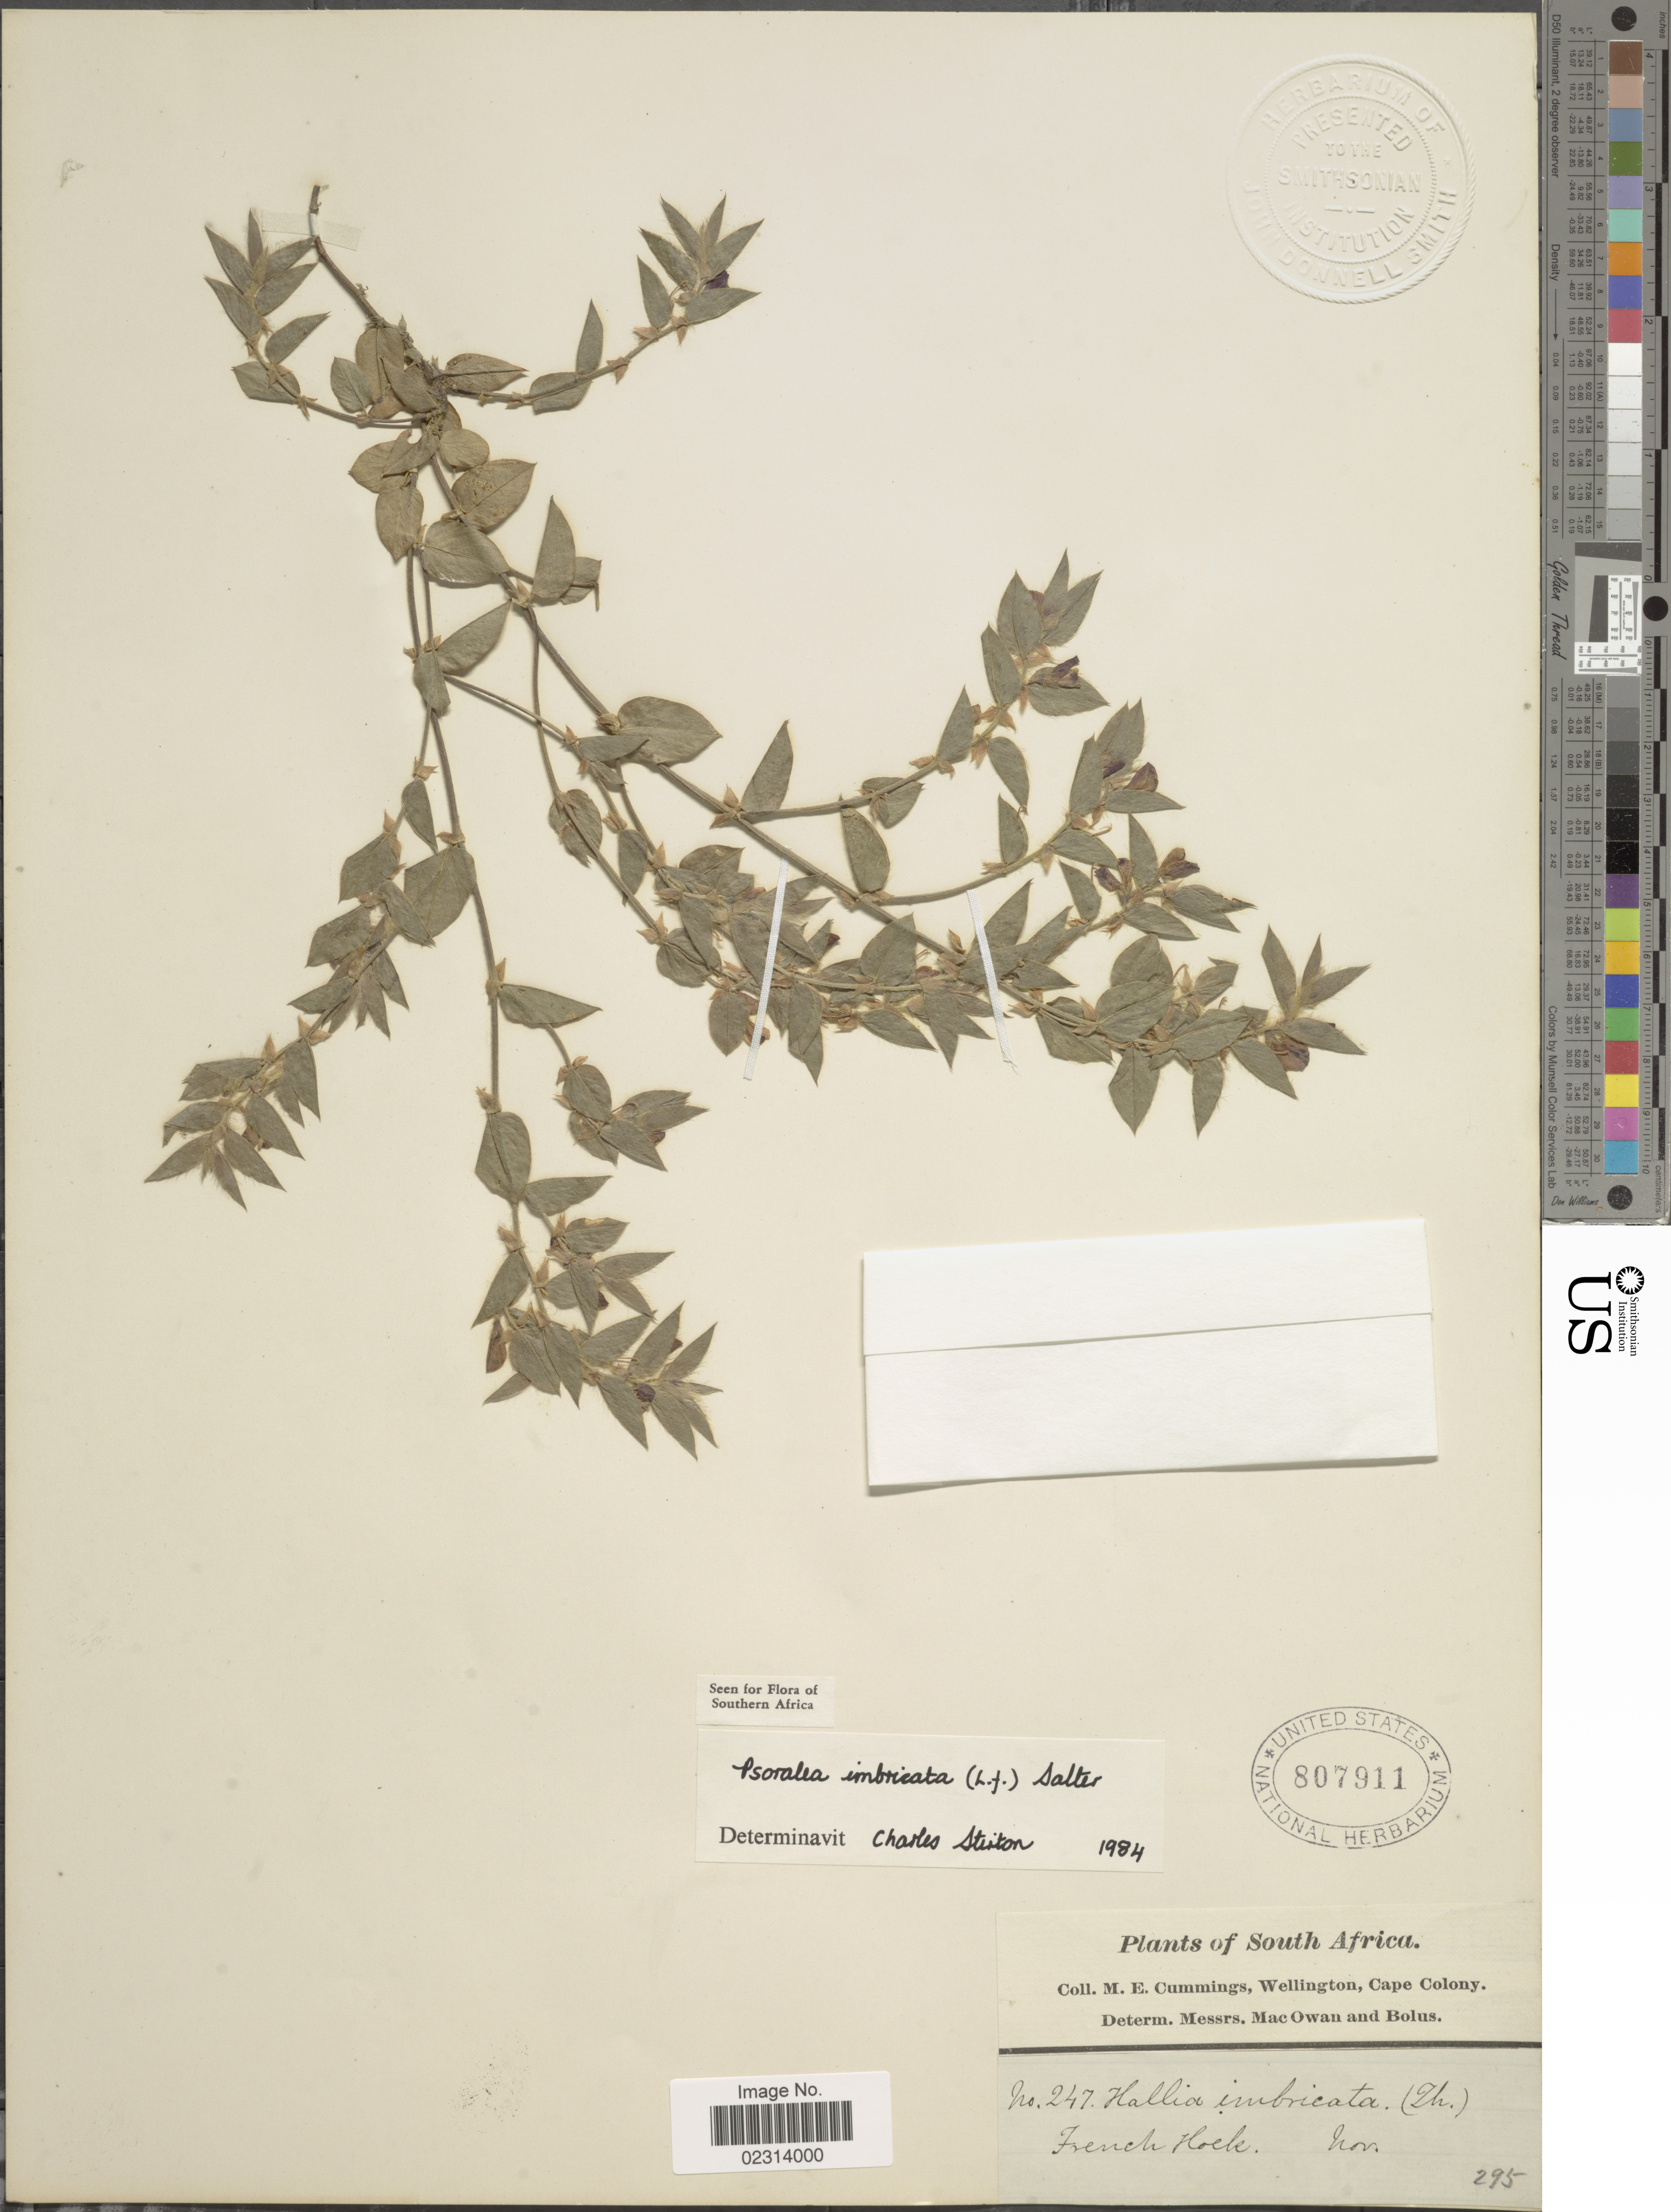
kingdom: Plantae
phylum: Tracheophyta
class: Magnoliopsida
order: Fabales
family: Fabaceae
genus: Psoralea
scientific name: Psoralea imbricata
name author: (L. f.) T.M. Salter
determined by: Stirton, Charles H.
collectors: M. E. Cummings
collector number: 295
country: South Africa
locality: French Hoek. Wellington, Cape Colony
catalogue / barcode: US 807911